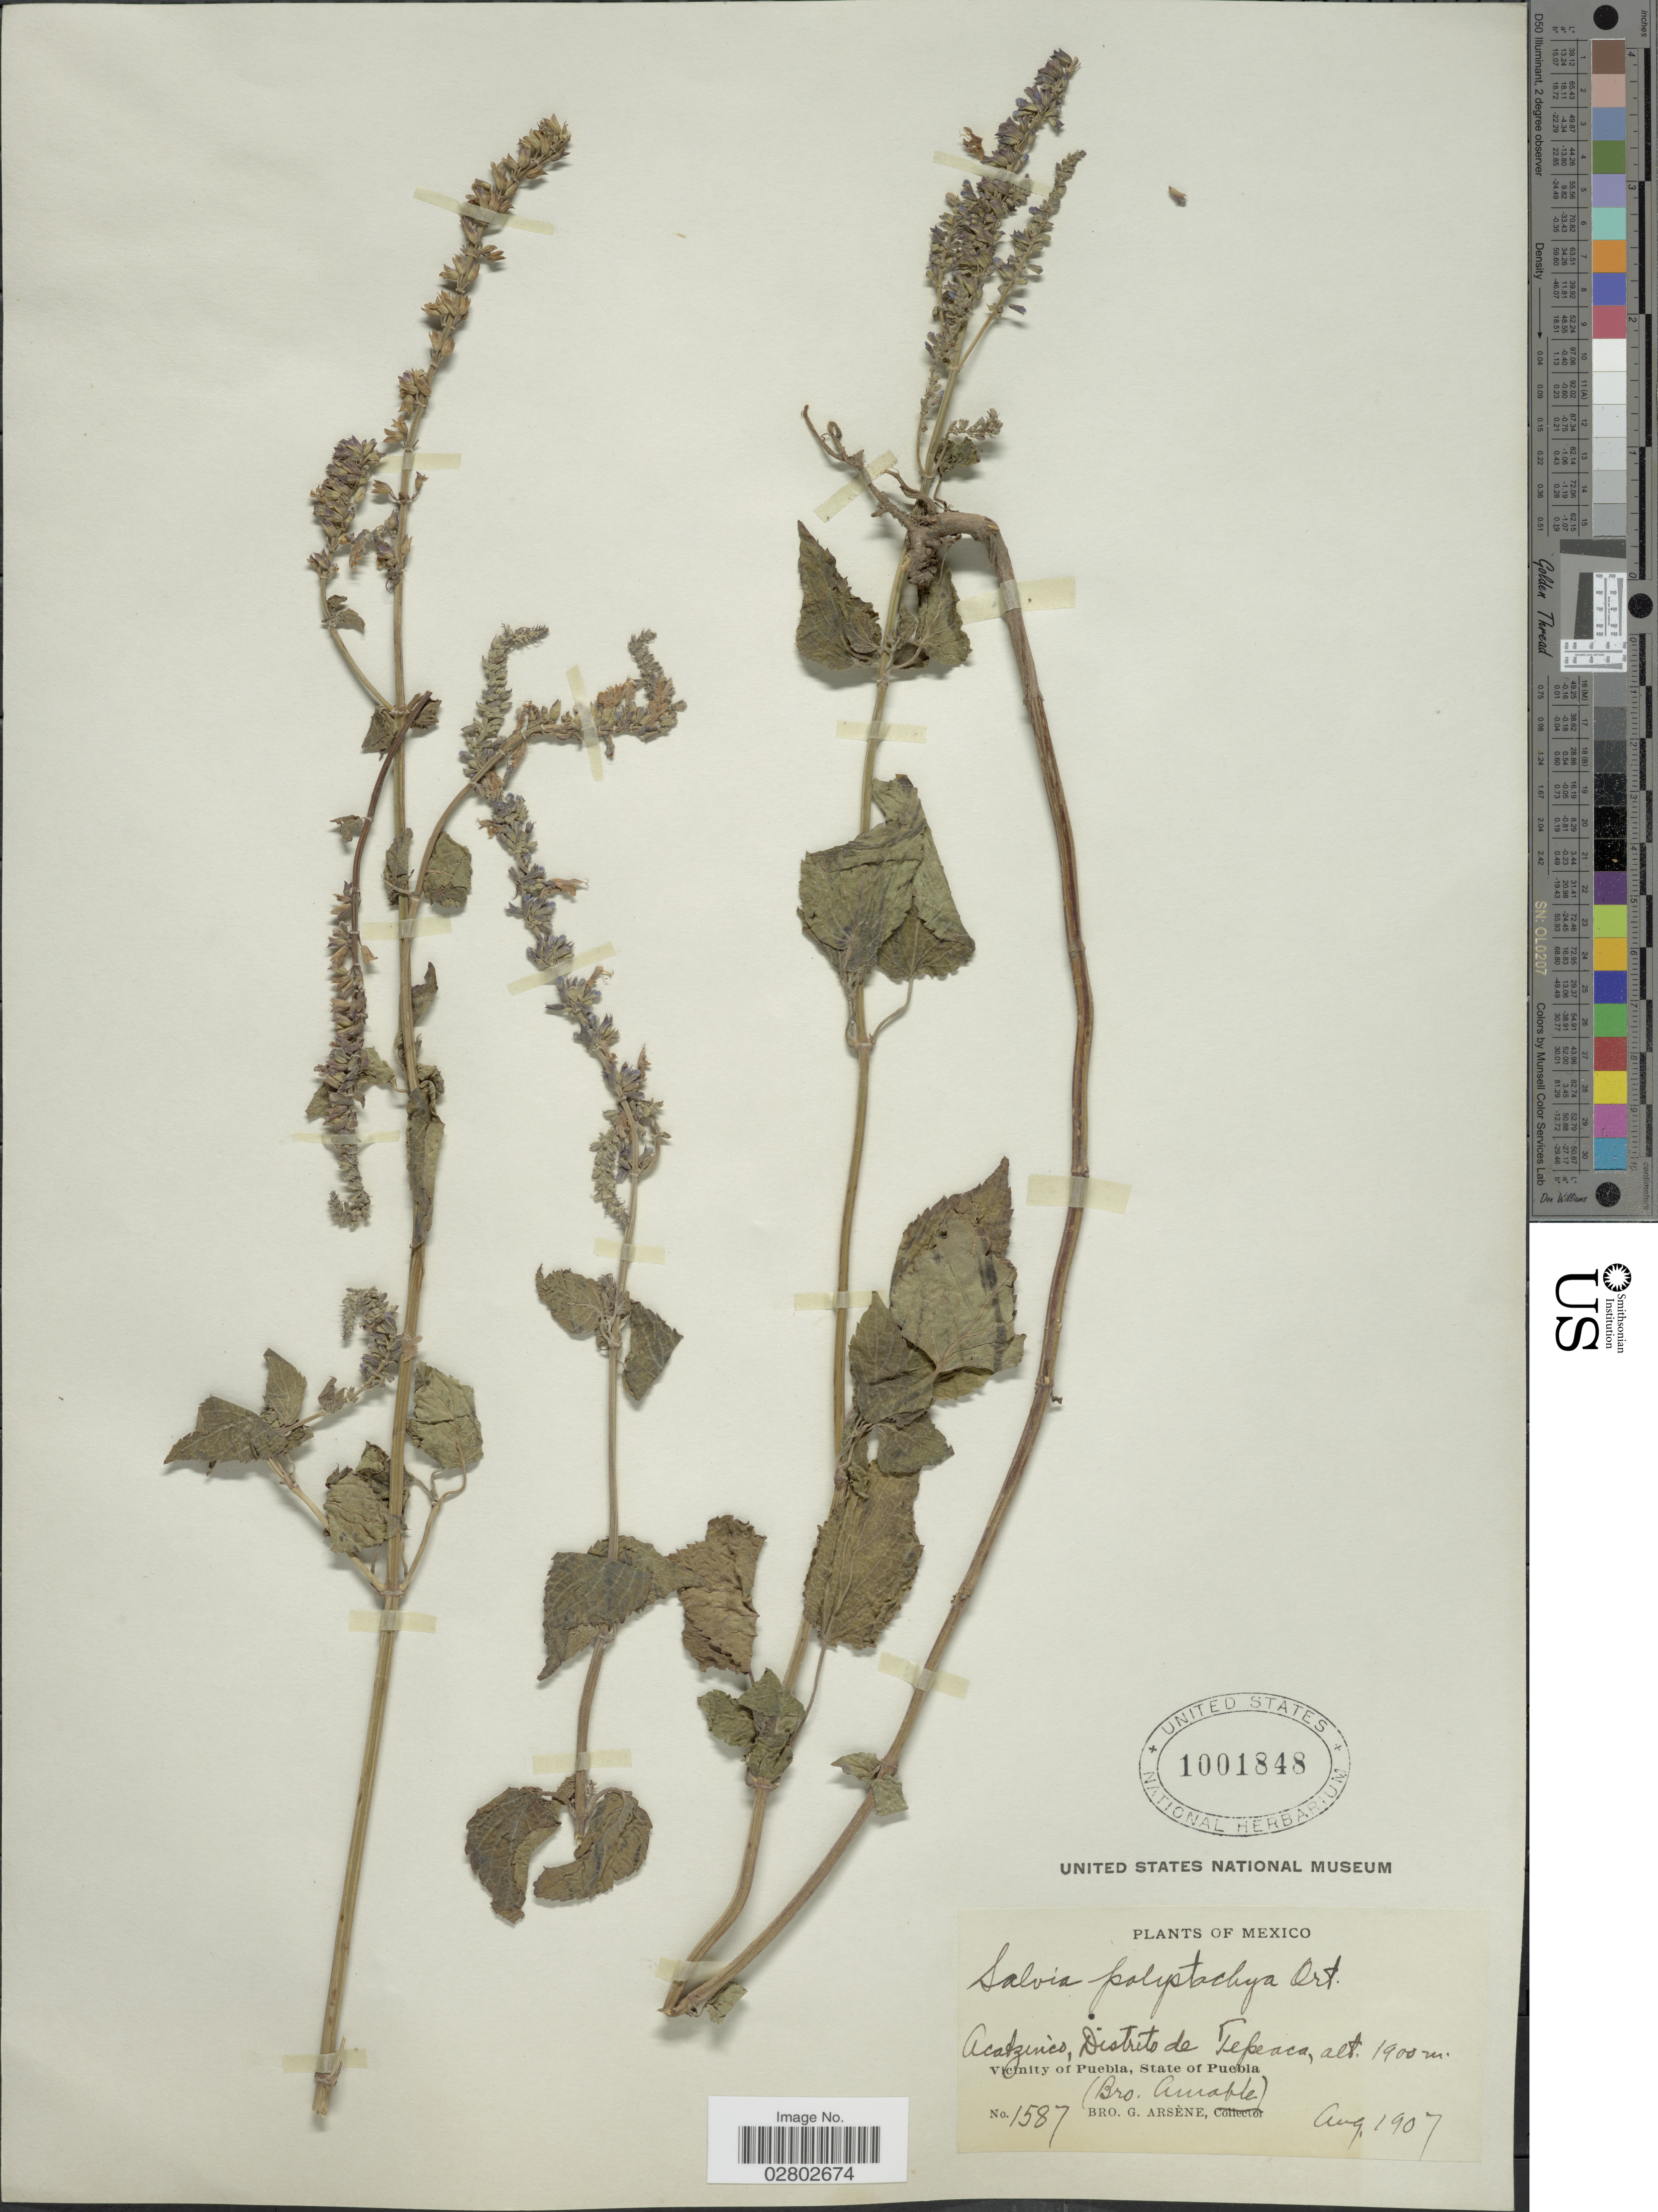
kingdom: Plantae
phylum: Tracheophyta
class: Magnoliopsida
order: Lamiales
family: Lamiaceae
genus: Salvia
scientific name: Salvia polystachya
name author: Cav.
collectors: Bro. G. Arsène & B. Amable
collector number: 1587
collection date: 1907-08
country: Mexico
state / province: Puebla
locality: Acatzinco, Distrito de Tepeaca, Vicinity of Puebla.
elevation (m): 1900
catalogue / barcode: US 1001848